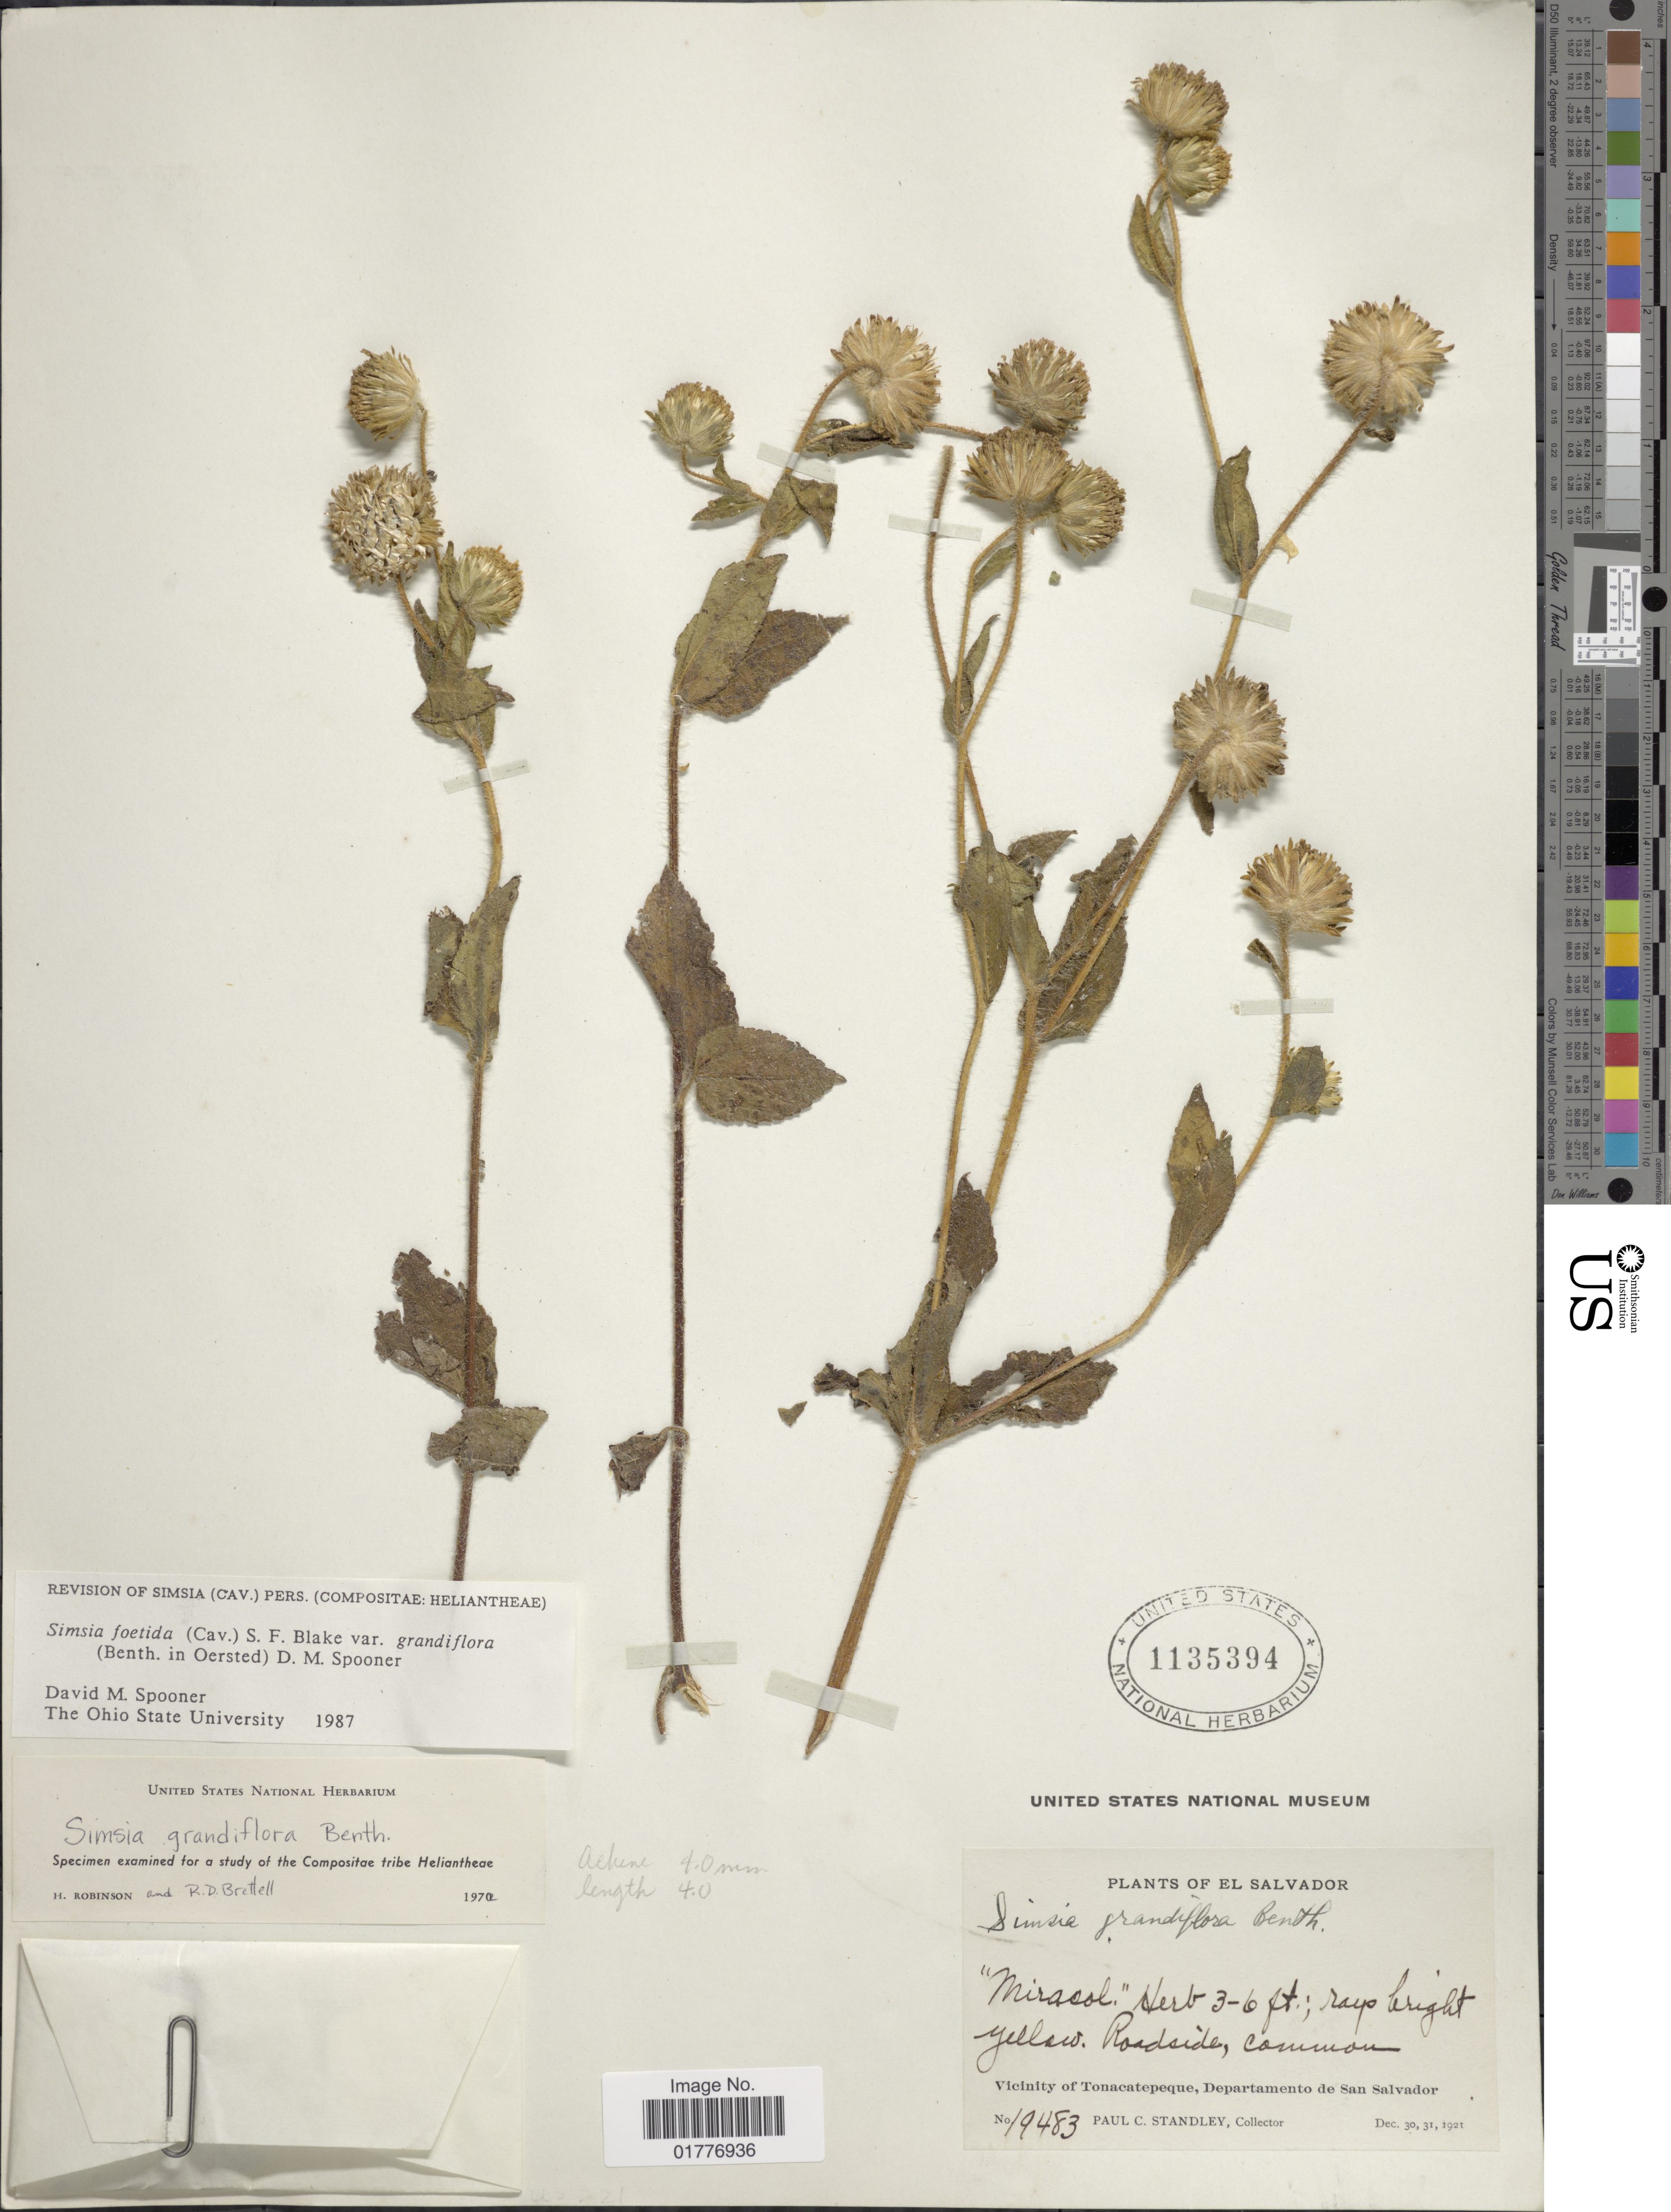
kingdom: Plantae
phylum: Tracheophyta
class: Magnoliopsida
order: Asterales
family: Asteraceae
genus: Simsia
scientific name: Simsia foetida var. grandiflora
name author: (Benth.) D.M. Spooner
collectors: P. C. Standley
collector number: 19483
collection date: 1921-12-30/1921-12-31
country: El Salvador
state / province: San Salvador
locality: Vicinity of Tonacatepeque, Departamento de San Salvador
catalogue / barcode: US 1135394